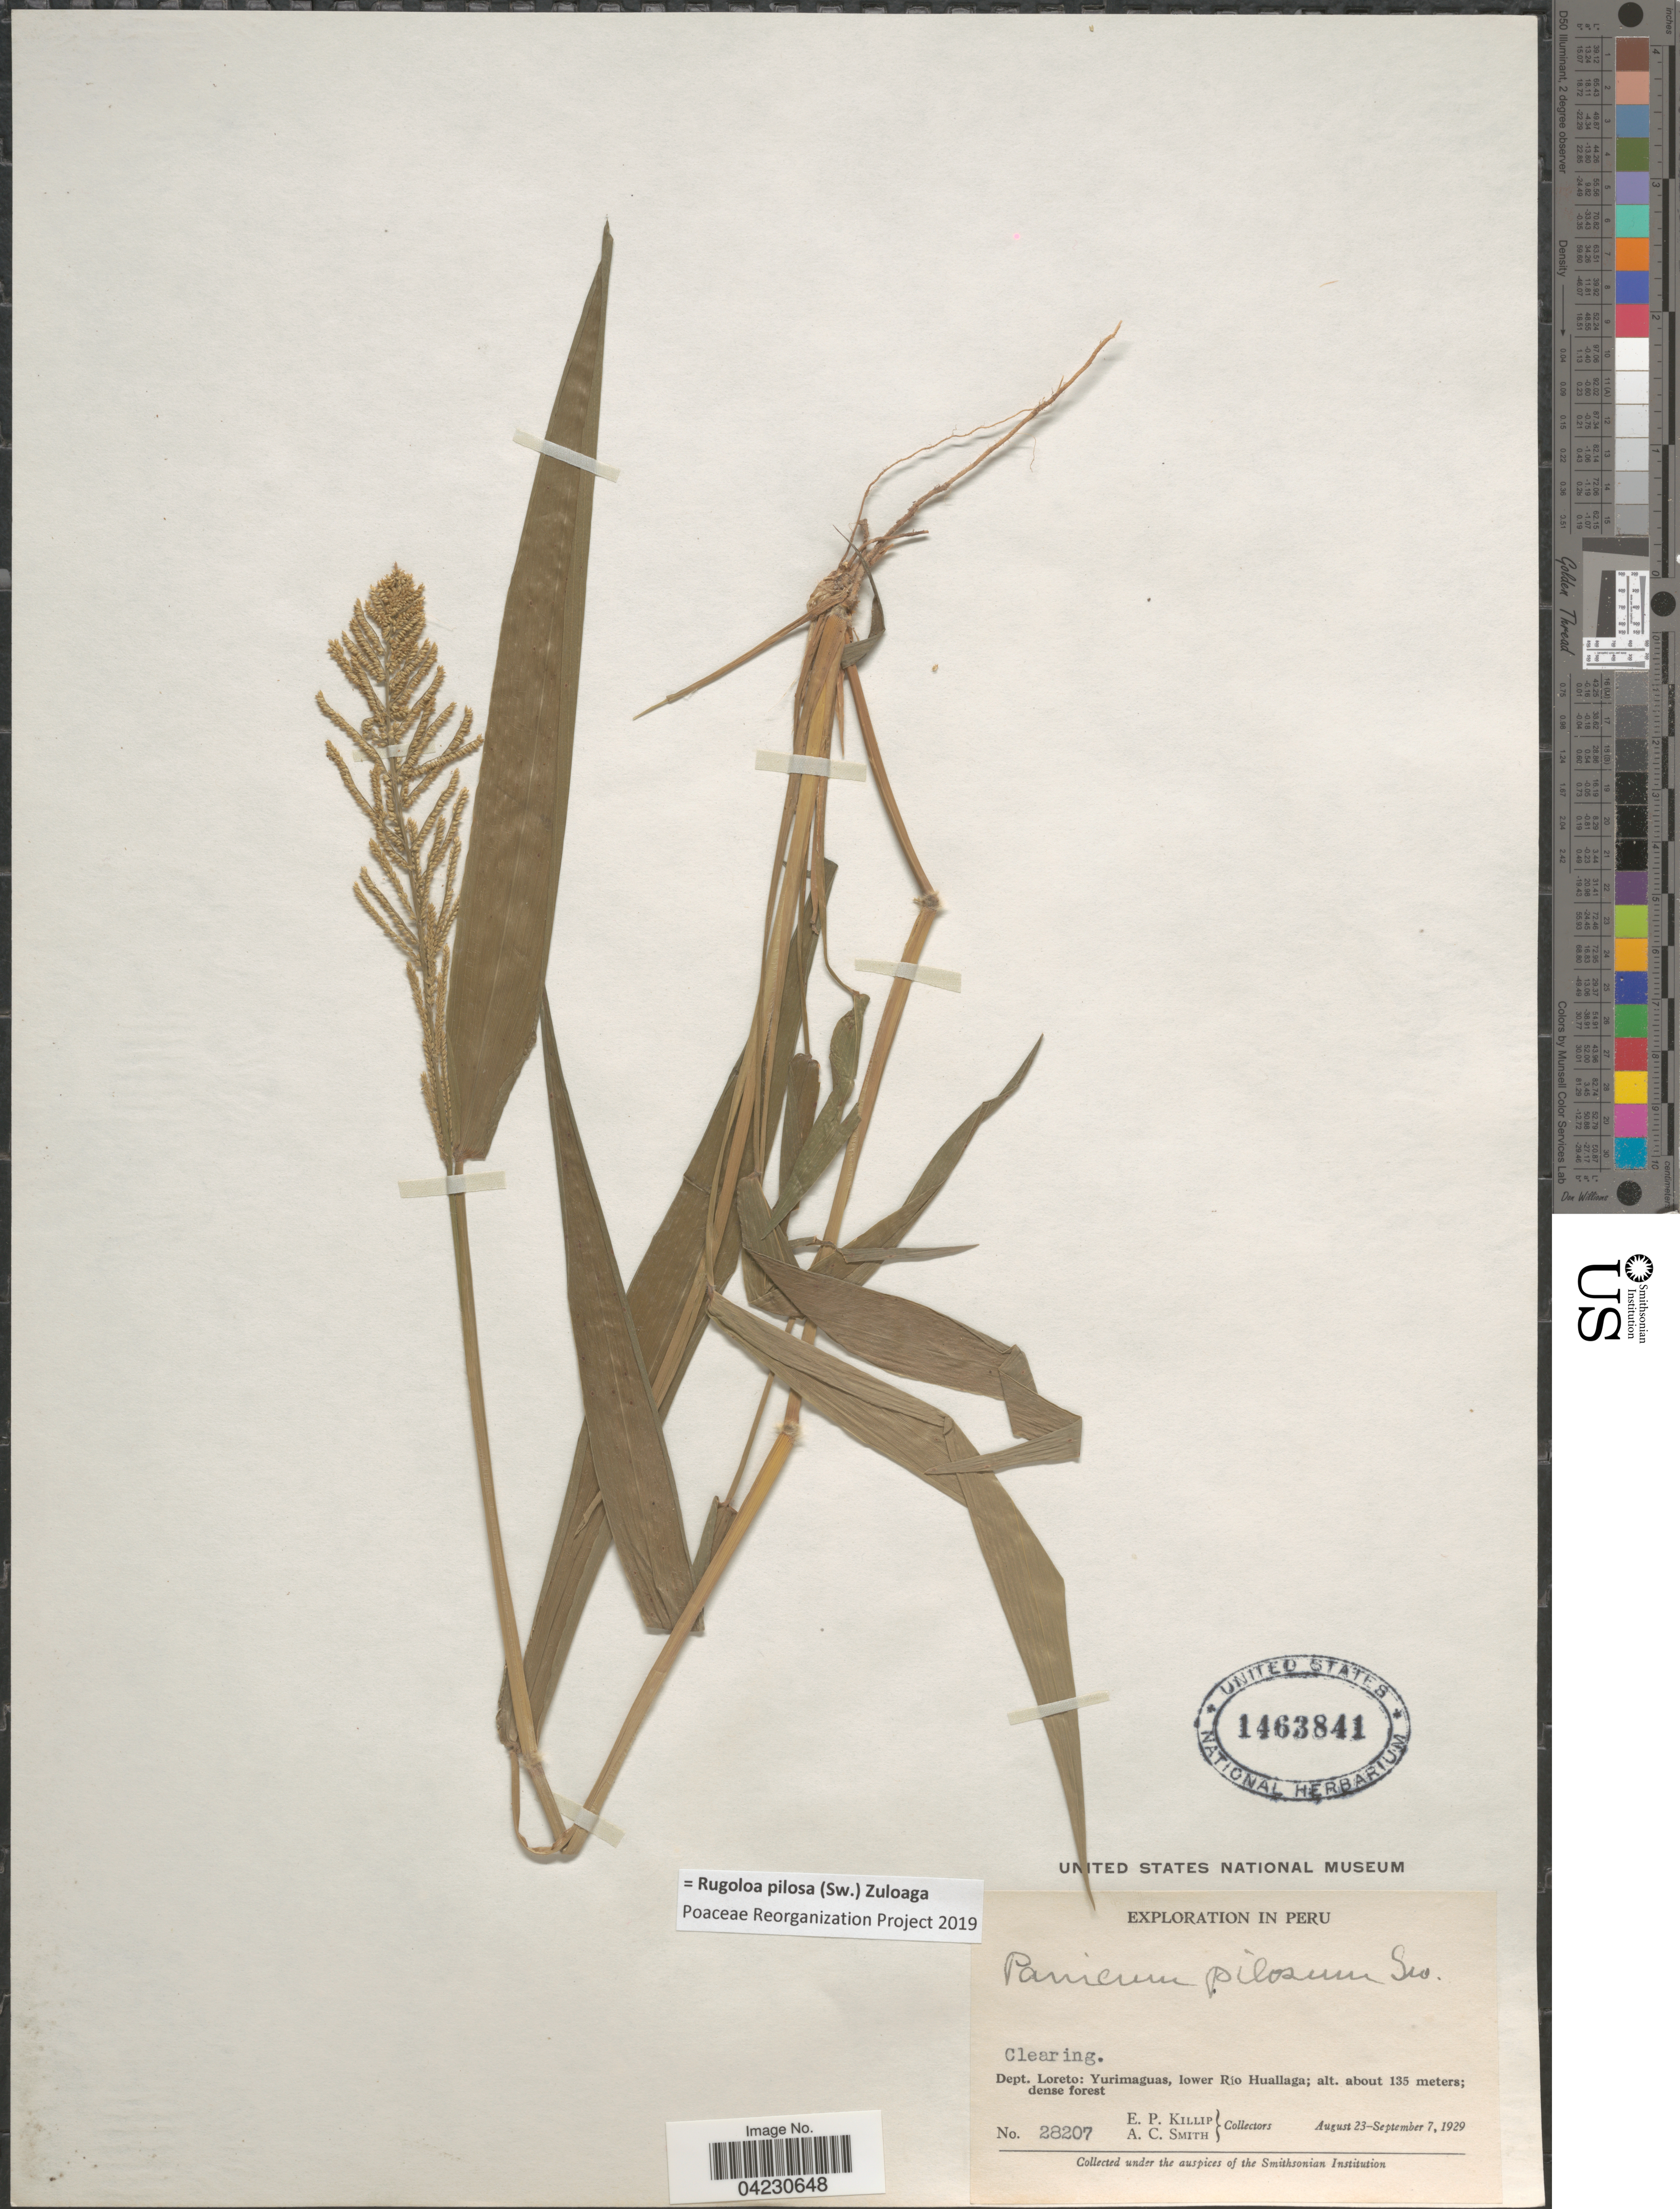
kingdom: Plantae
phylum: Tracheophyta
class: Liliopsida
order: Poales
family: Poaceae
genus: Rugoloa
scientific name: Rugoloa pilosa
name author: (Sw.) Zuloaga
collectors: E. P. Killip & A. C. Smith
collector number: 28207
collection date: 1929-08-23/1929-09-07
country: Peru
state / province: Loreto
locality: Exploration in Peru. Dept. Loreto: Yurimaguas, lower Río Huallaga.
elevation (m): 135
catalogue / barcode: US 1463841